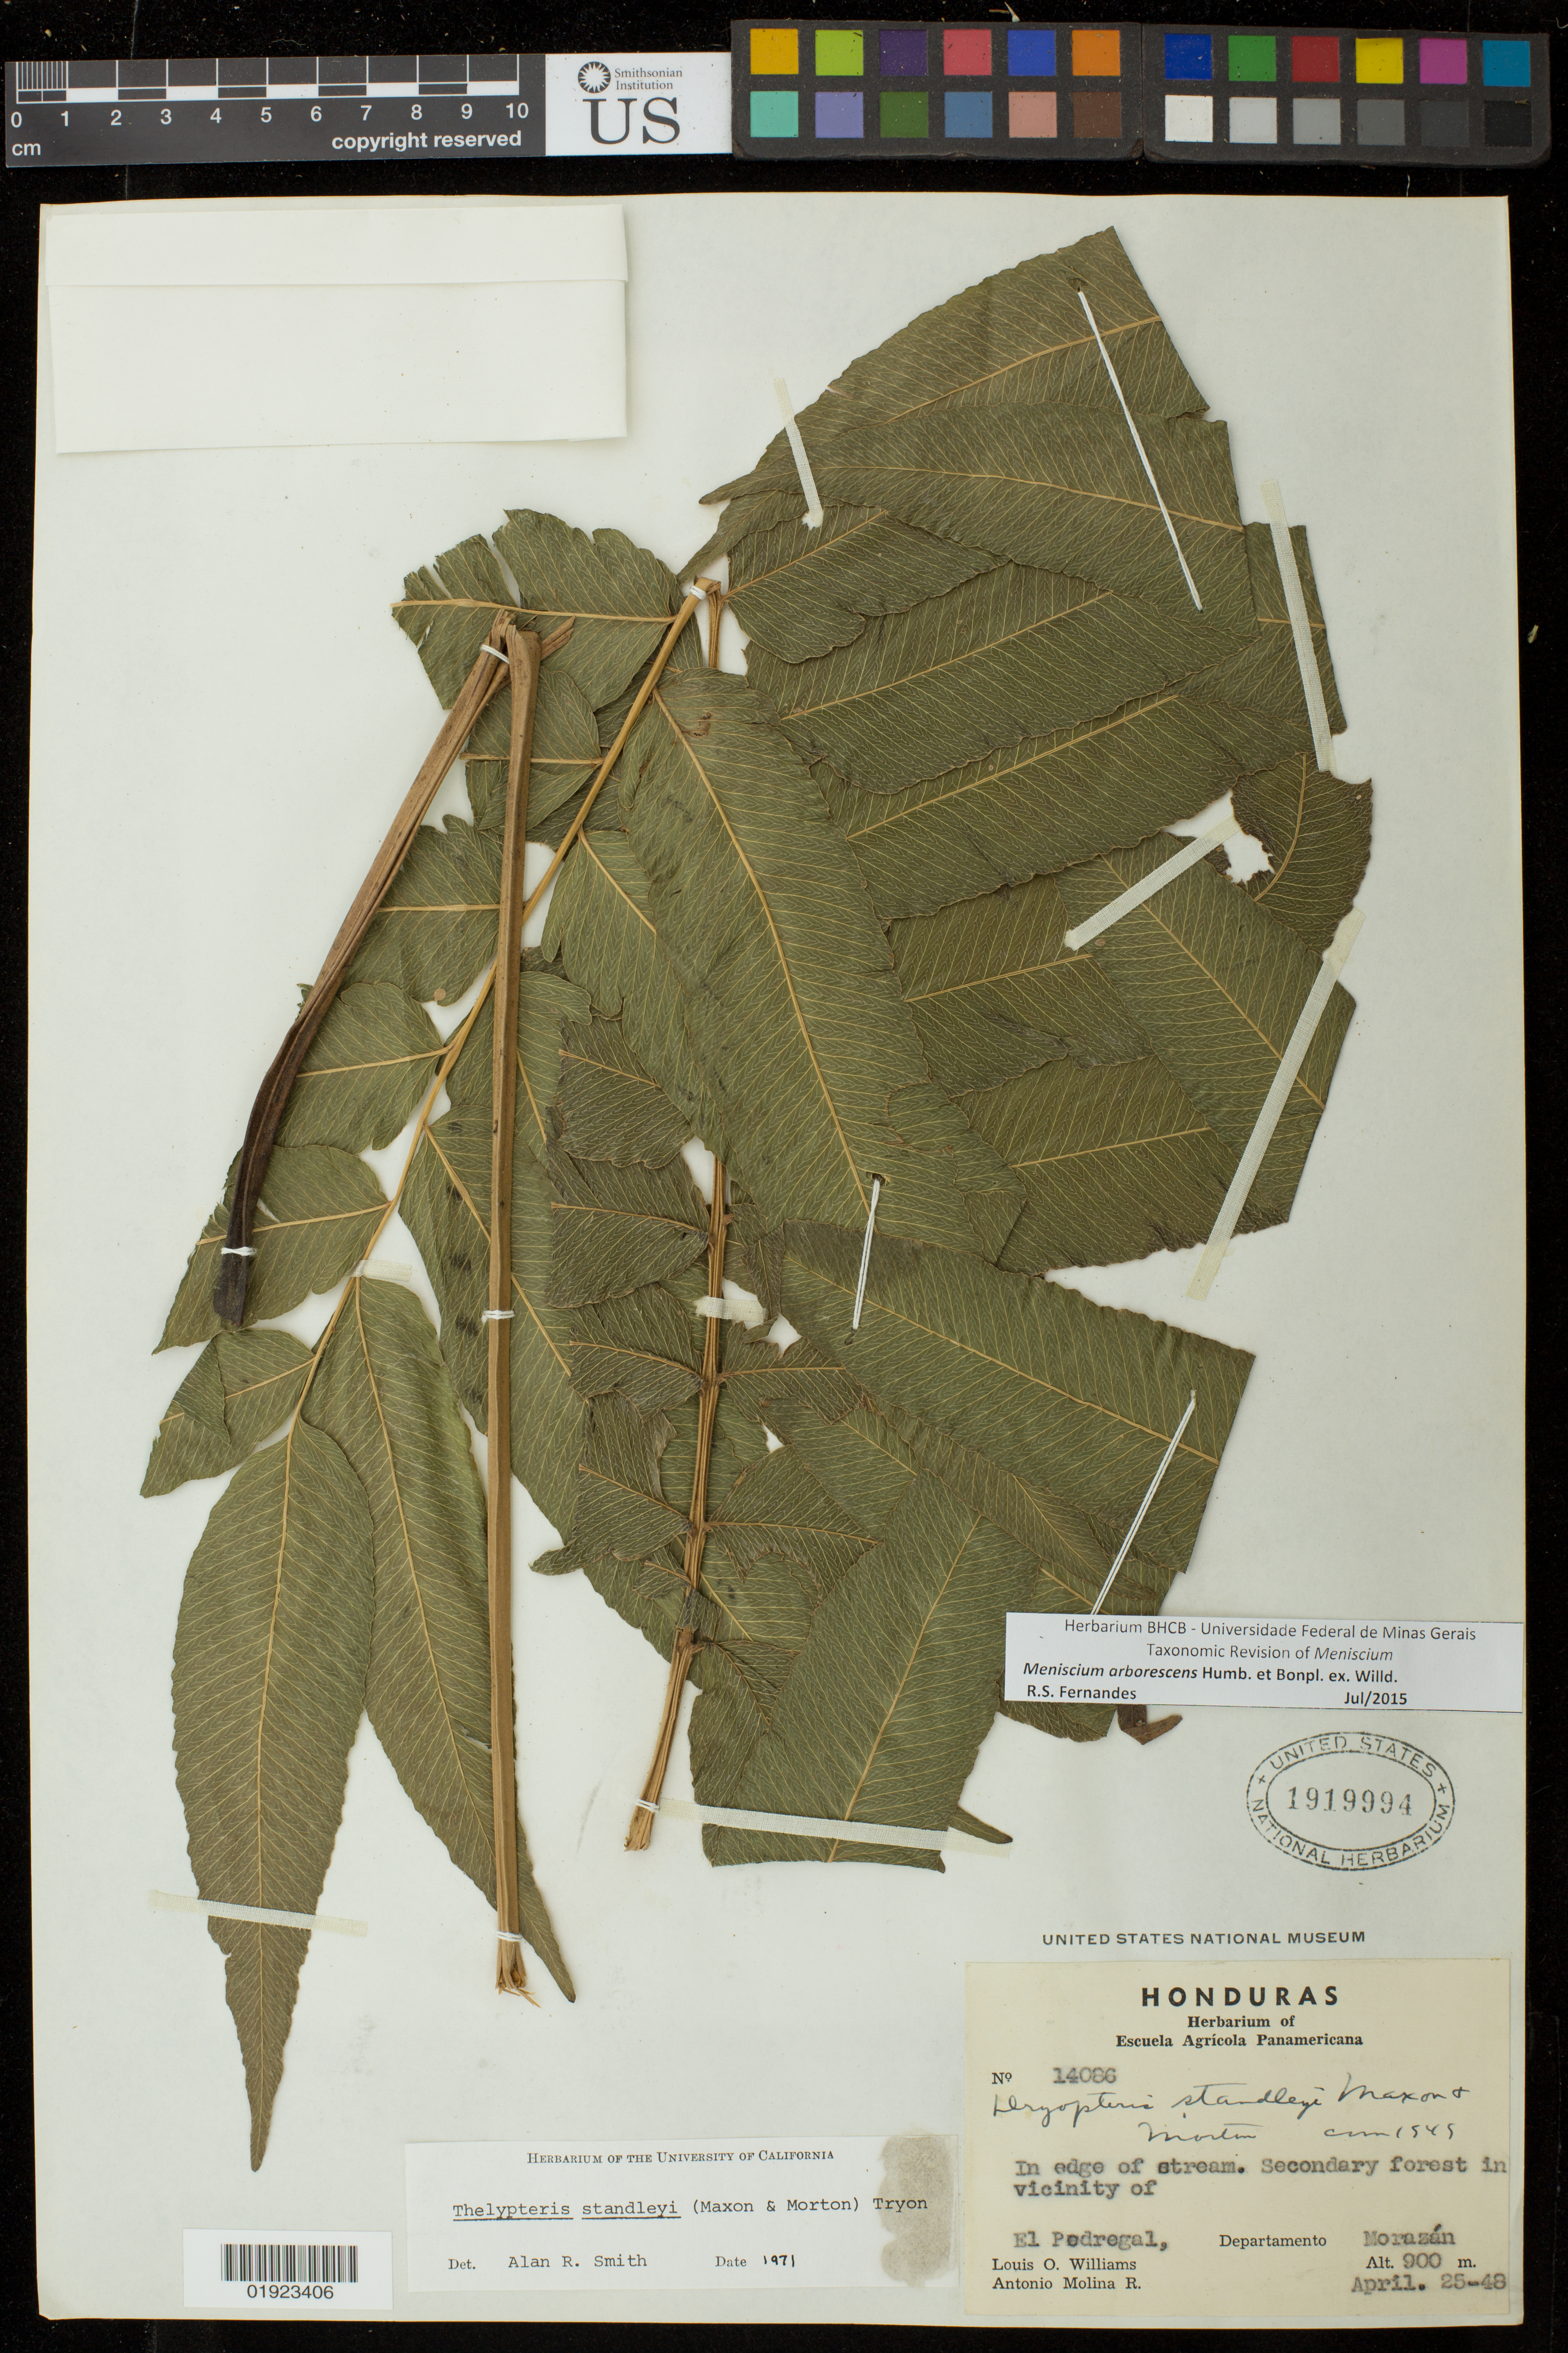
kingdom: Plantae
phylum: Tracheophyta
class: Polypodiopsida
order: Polypodiales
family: Thelypteridaceae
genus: Meniscium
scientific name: Meniscium arborescens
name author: Humb. & Bonpl. ex Willd.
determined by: Fernandes, R. S.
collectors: L. O. Williams & A. Molina R.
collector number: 14086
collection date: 1948-04-25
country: Honduras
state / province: Fco. Morazán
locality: El Pedregal.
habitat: In edge of stream. Secondary forest.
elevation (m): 900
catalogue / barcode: US 1919994